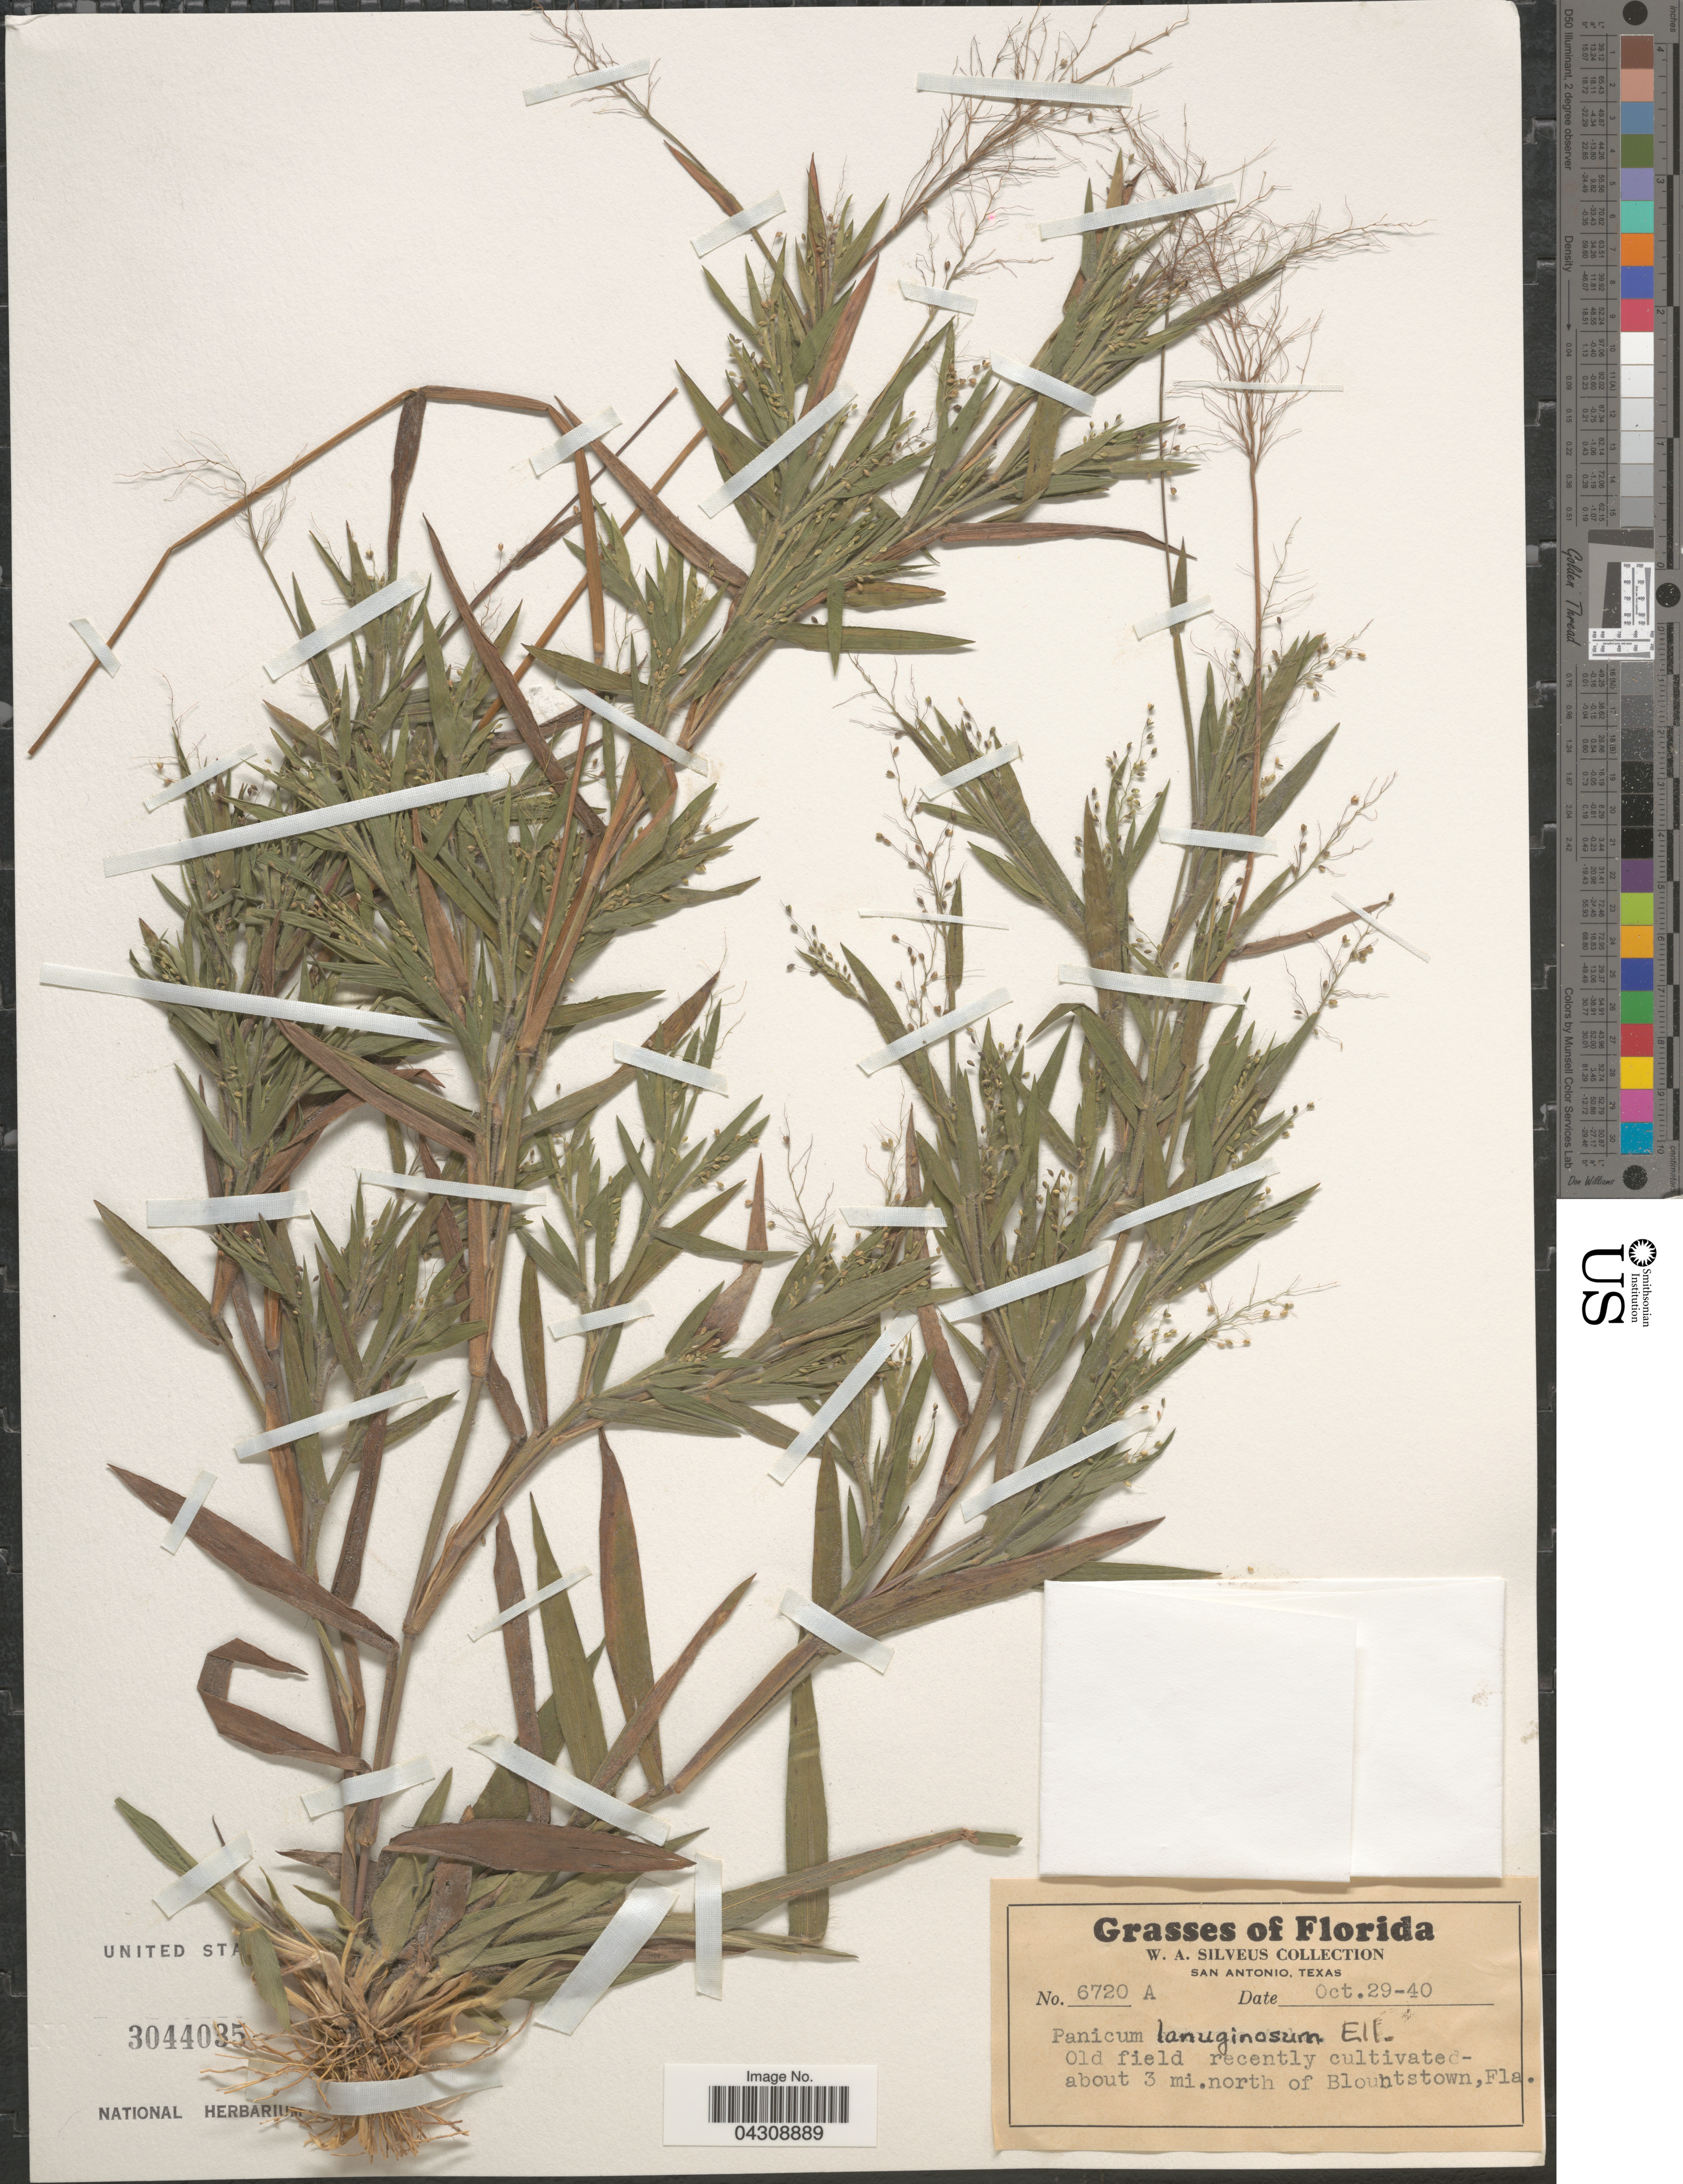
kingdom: Plantae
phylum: Tracheophyta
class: Liliopsida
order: Poales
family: Poaceae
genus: Dichanthelium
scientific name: Dichanthelium acuminatum var. acuminatum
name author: (Sw.) Gould & C.A. Clark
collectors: W. Silveus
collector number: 6720A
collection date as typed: Transcribed d/m/y: 29/10/40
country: United States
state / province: Florida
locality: Old field recently cultivated about 3 mi. north of Blountstown.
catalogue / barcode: US 3044035